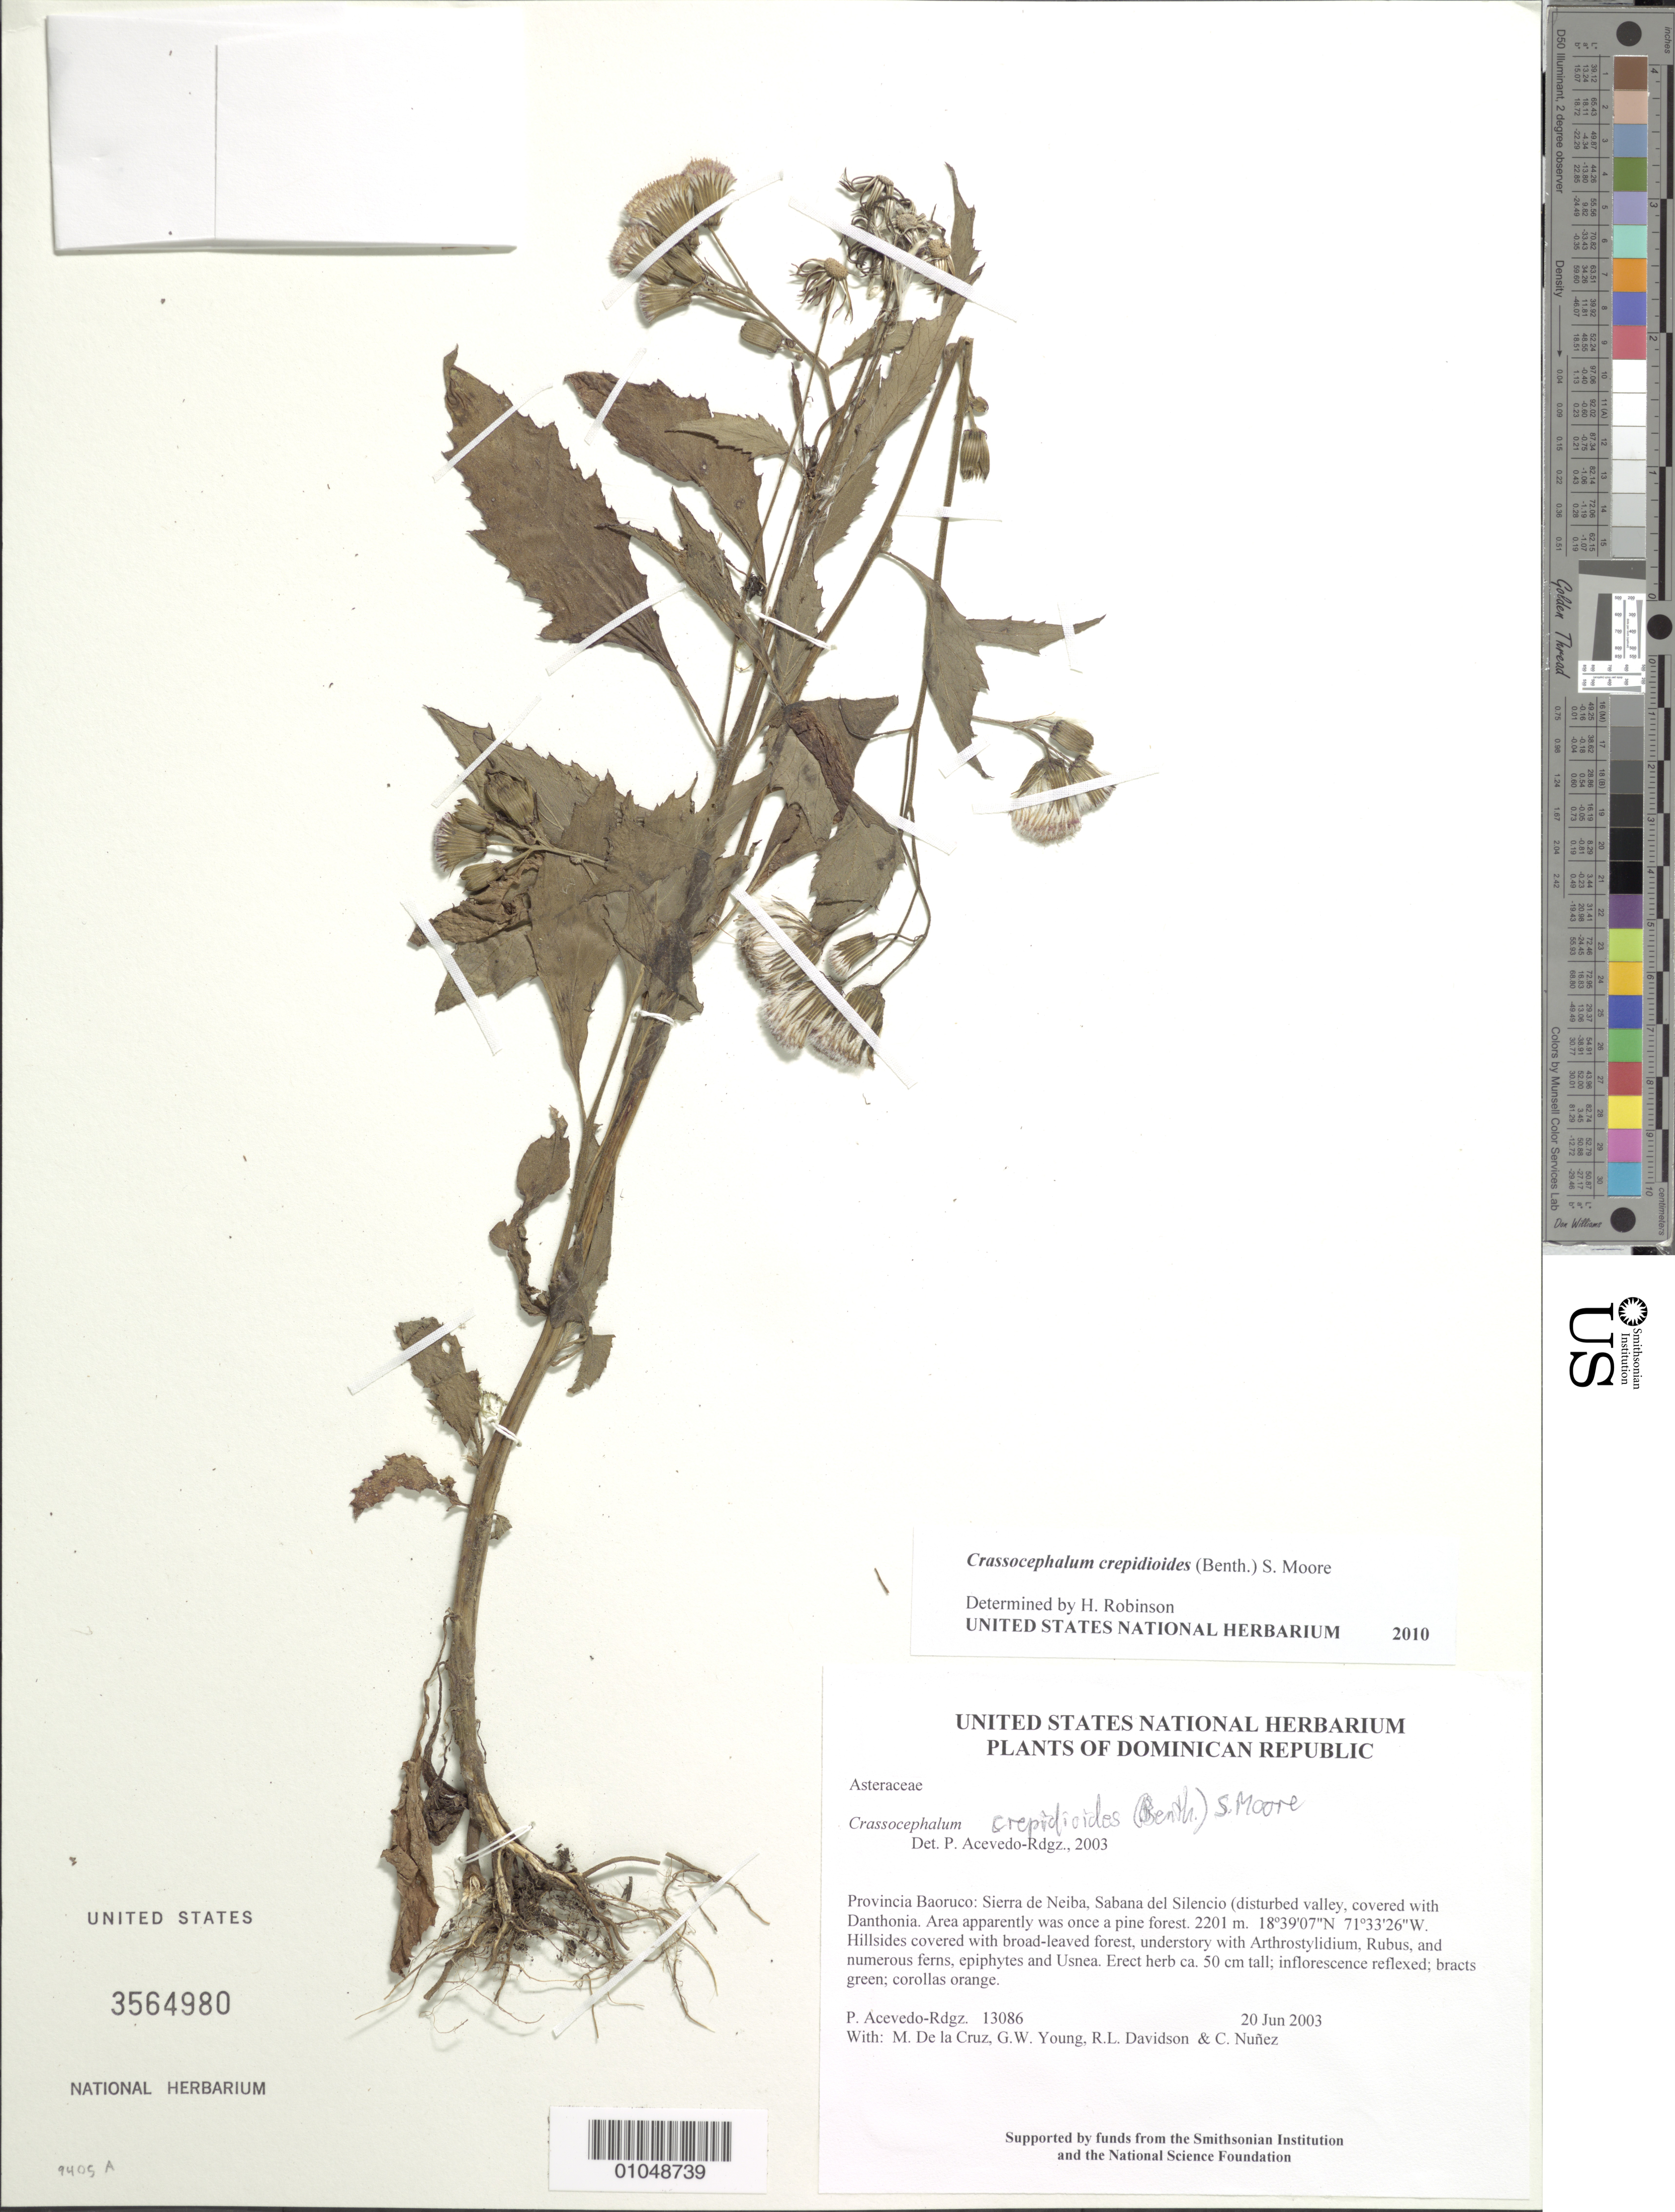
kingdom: Plantae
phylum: Tracheophyta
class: Magnoliopsida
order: Asterales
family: Asteraceae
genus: Crassocephalum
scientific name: Crassocephalum crepidioides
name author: (Benth.) S. Moore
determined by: Robinson, Harold E., (US)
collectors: P. Acevedo-Rodr., M. de la Cruz, J. Rawlins, G. Young, R. Davidson & C. Nunez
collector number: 13086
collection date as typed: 20 Jun 2003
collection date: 2003-06-20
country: Dominican Republic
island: Hispaniola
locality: Provincia Baoruco: Sierra de Neiba, Sabana del Silencio (disturbed valley, covered with Danthonia. Area apparently was once a pine forest.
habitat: Hillsides covered with broad-leaved forest, understory with Arthrostylidium, Rubus, and numerous ferns, epiphytes and Usnea.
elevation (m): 2201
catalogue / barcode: US 3564980